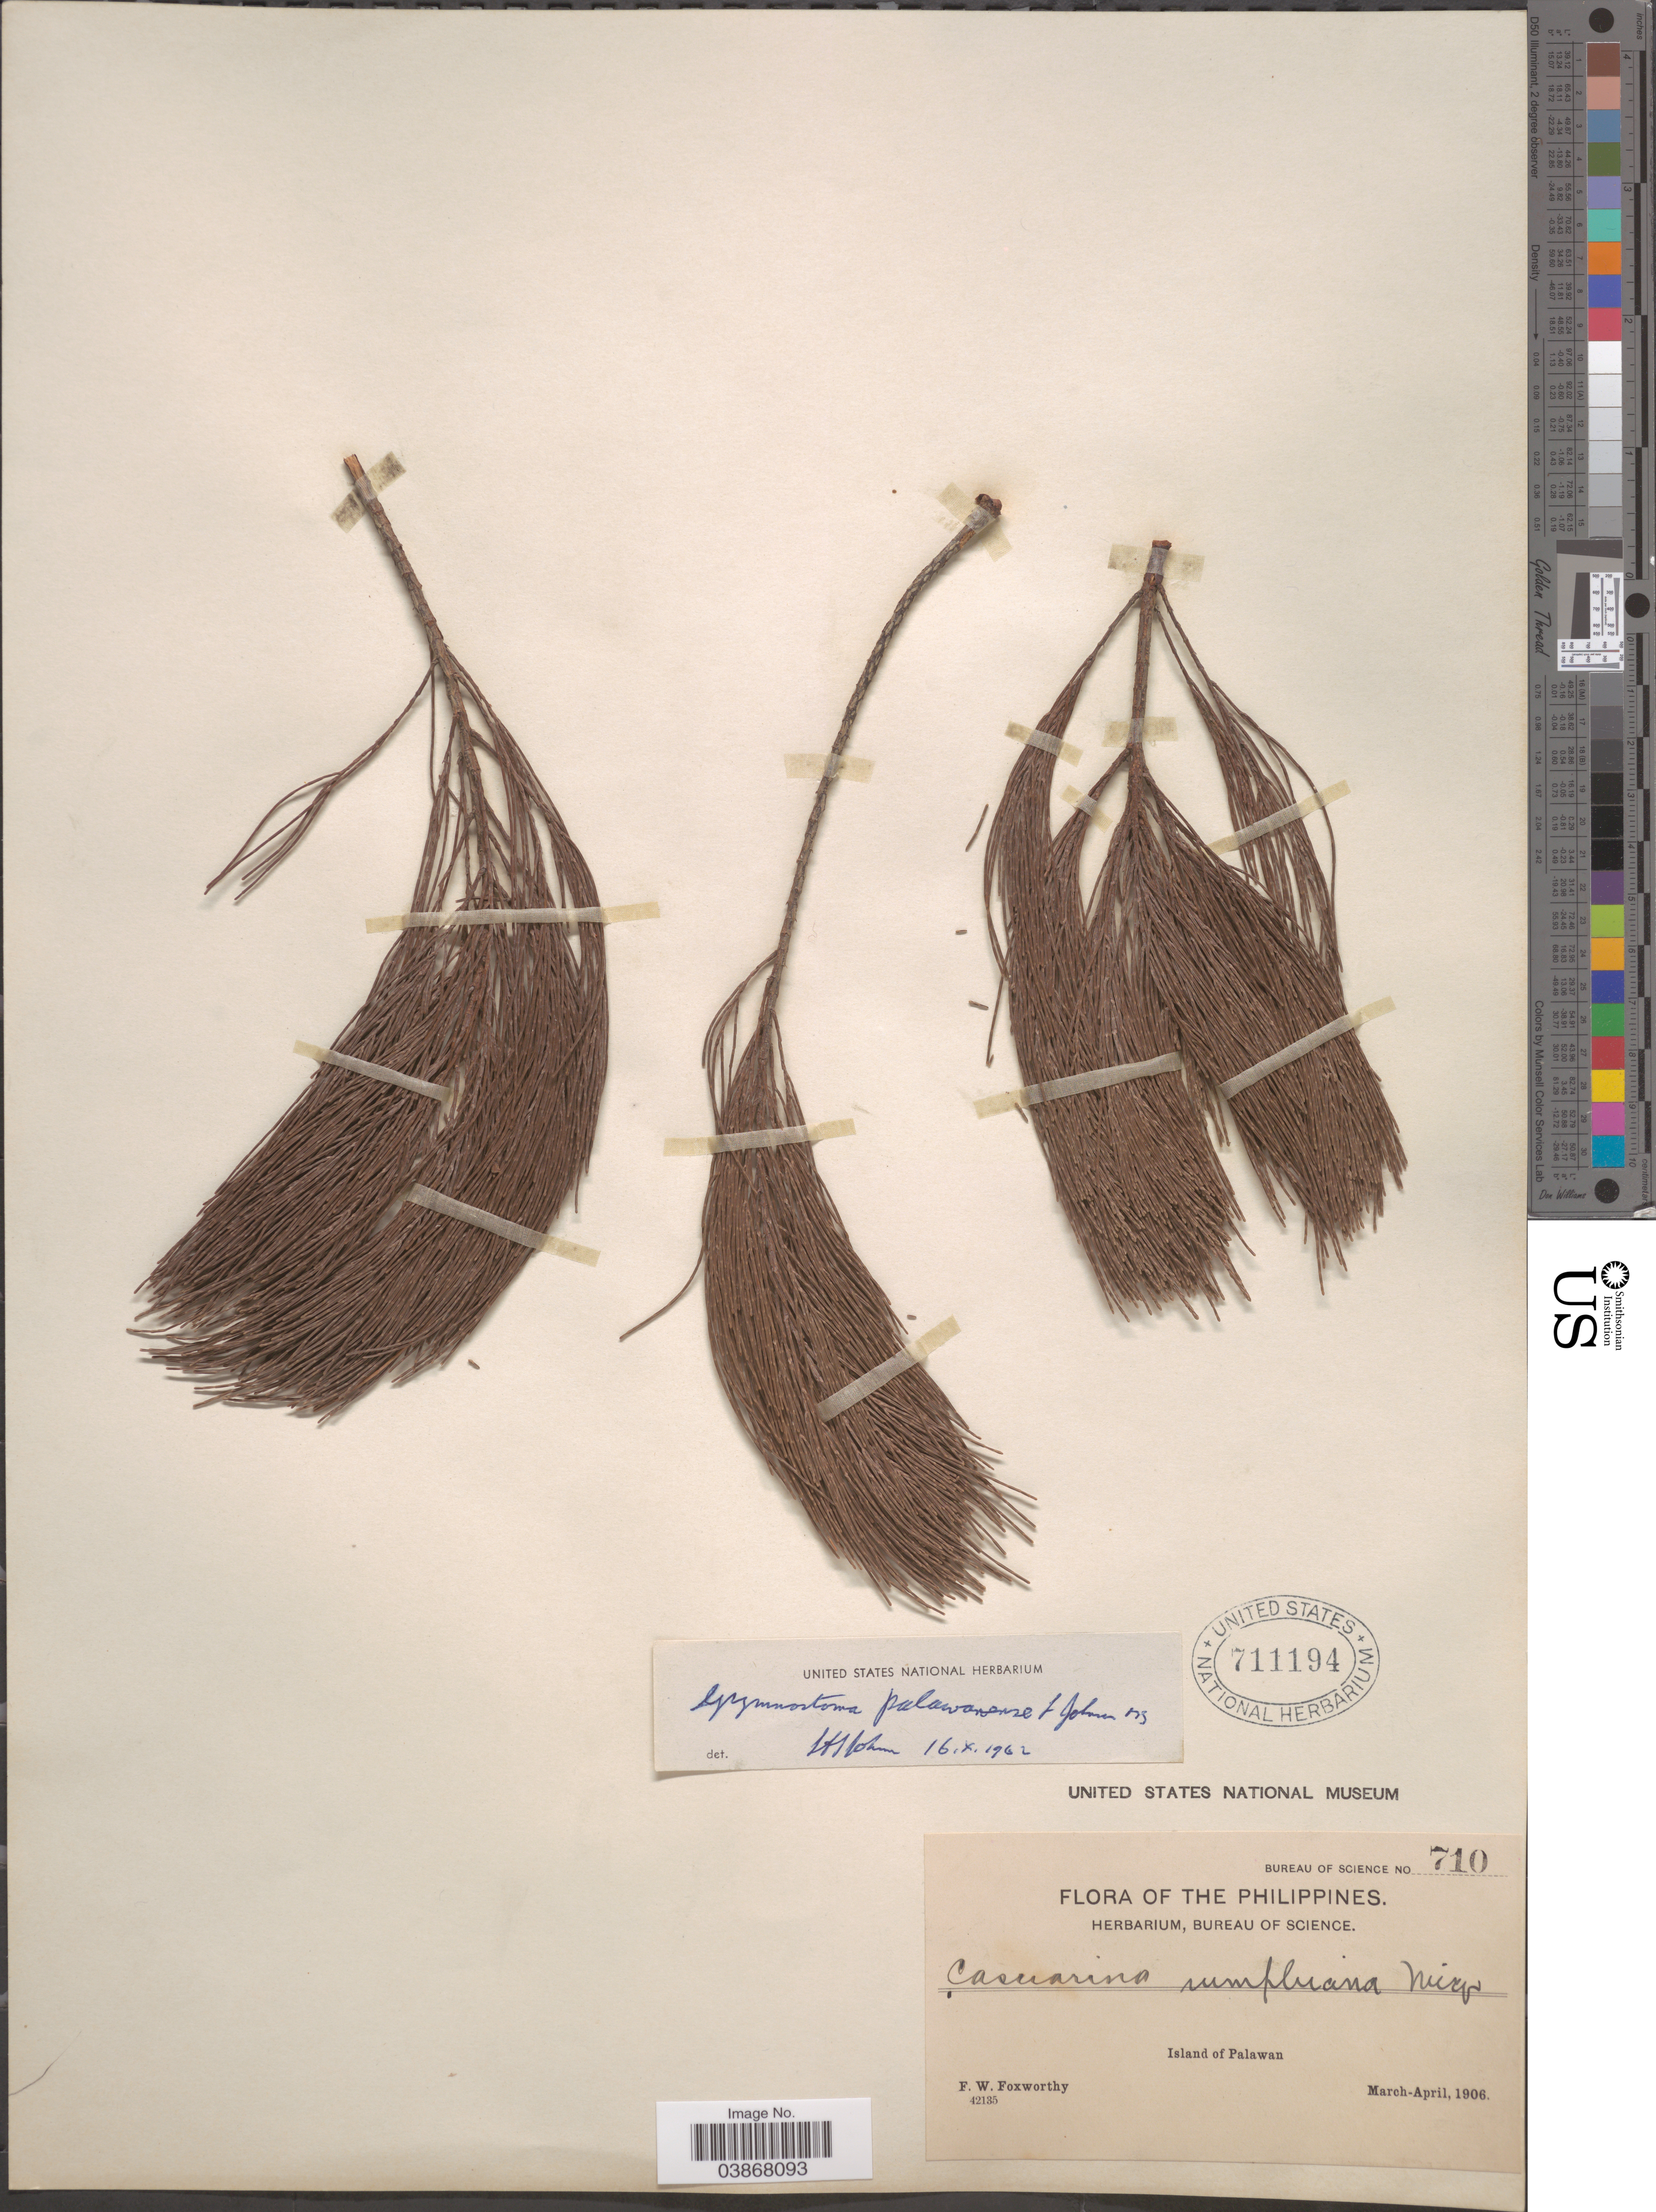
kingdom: Plantae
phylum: Tracheophyta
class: Magnoliopsida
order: Fagales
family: Casuarinaceae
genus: Gymnostoma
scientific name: Gymnostoma palawanense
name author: L.A.S. Johnson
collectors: F. W. Foxworthy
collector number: Bureau of Science 710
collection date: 1906-03/1906-04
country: Philippines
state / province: Mimaropa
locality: Island of Palawan.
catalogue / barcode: US 711194